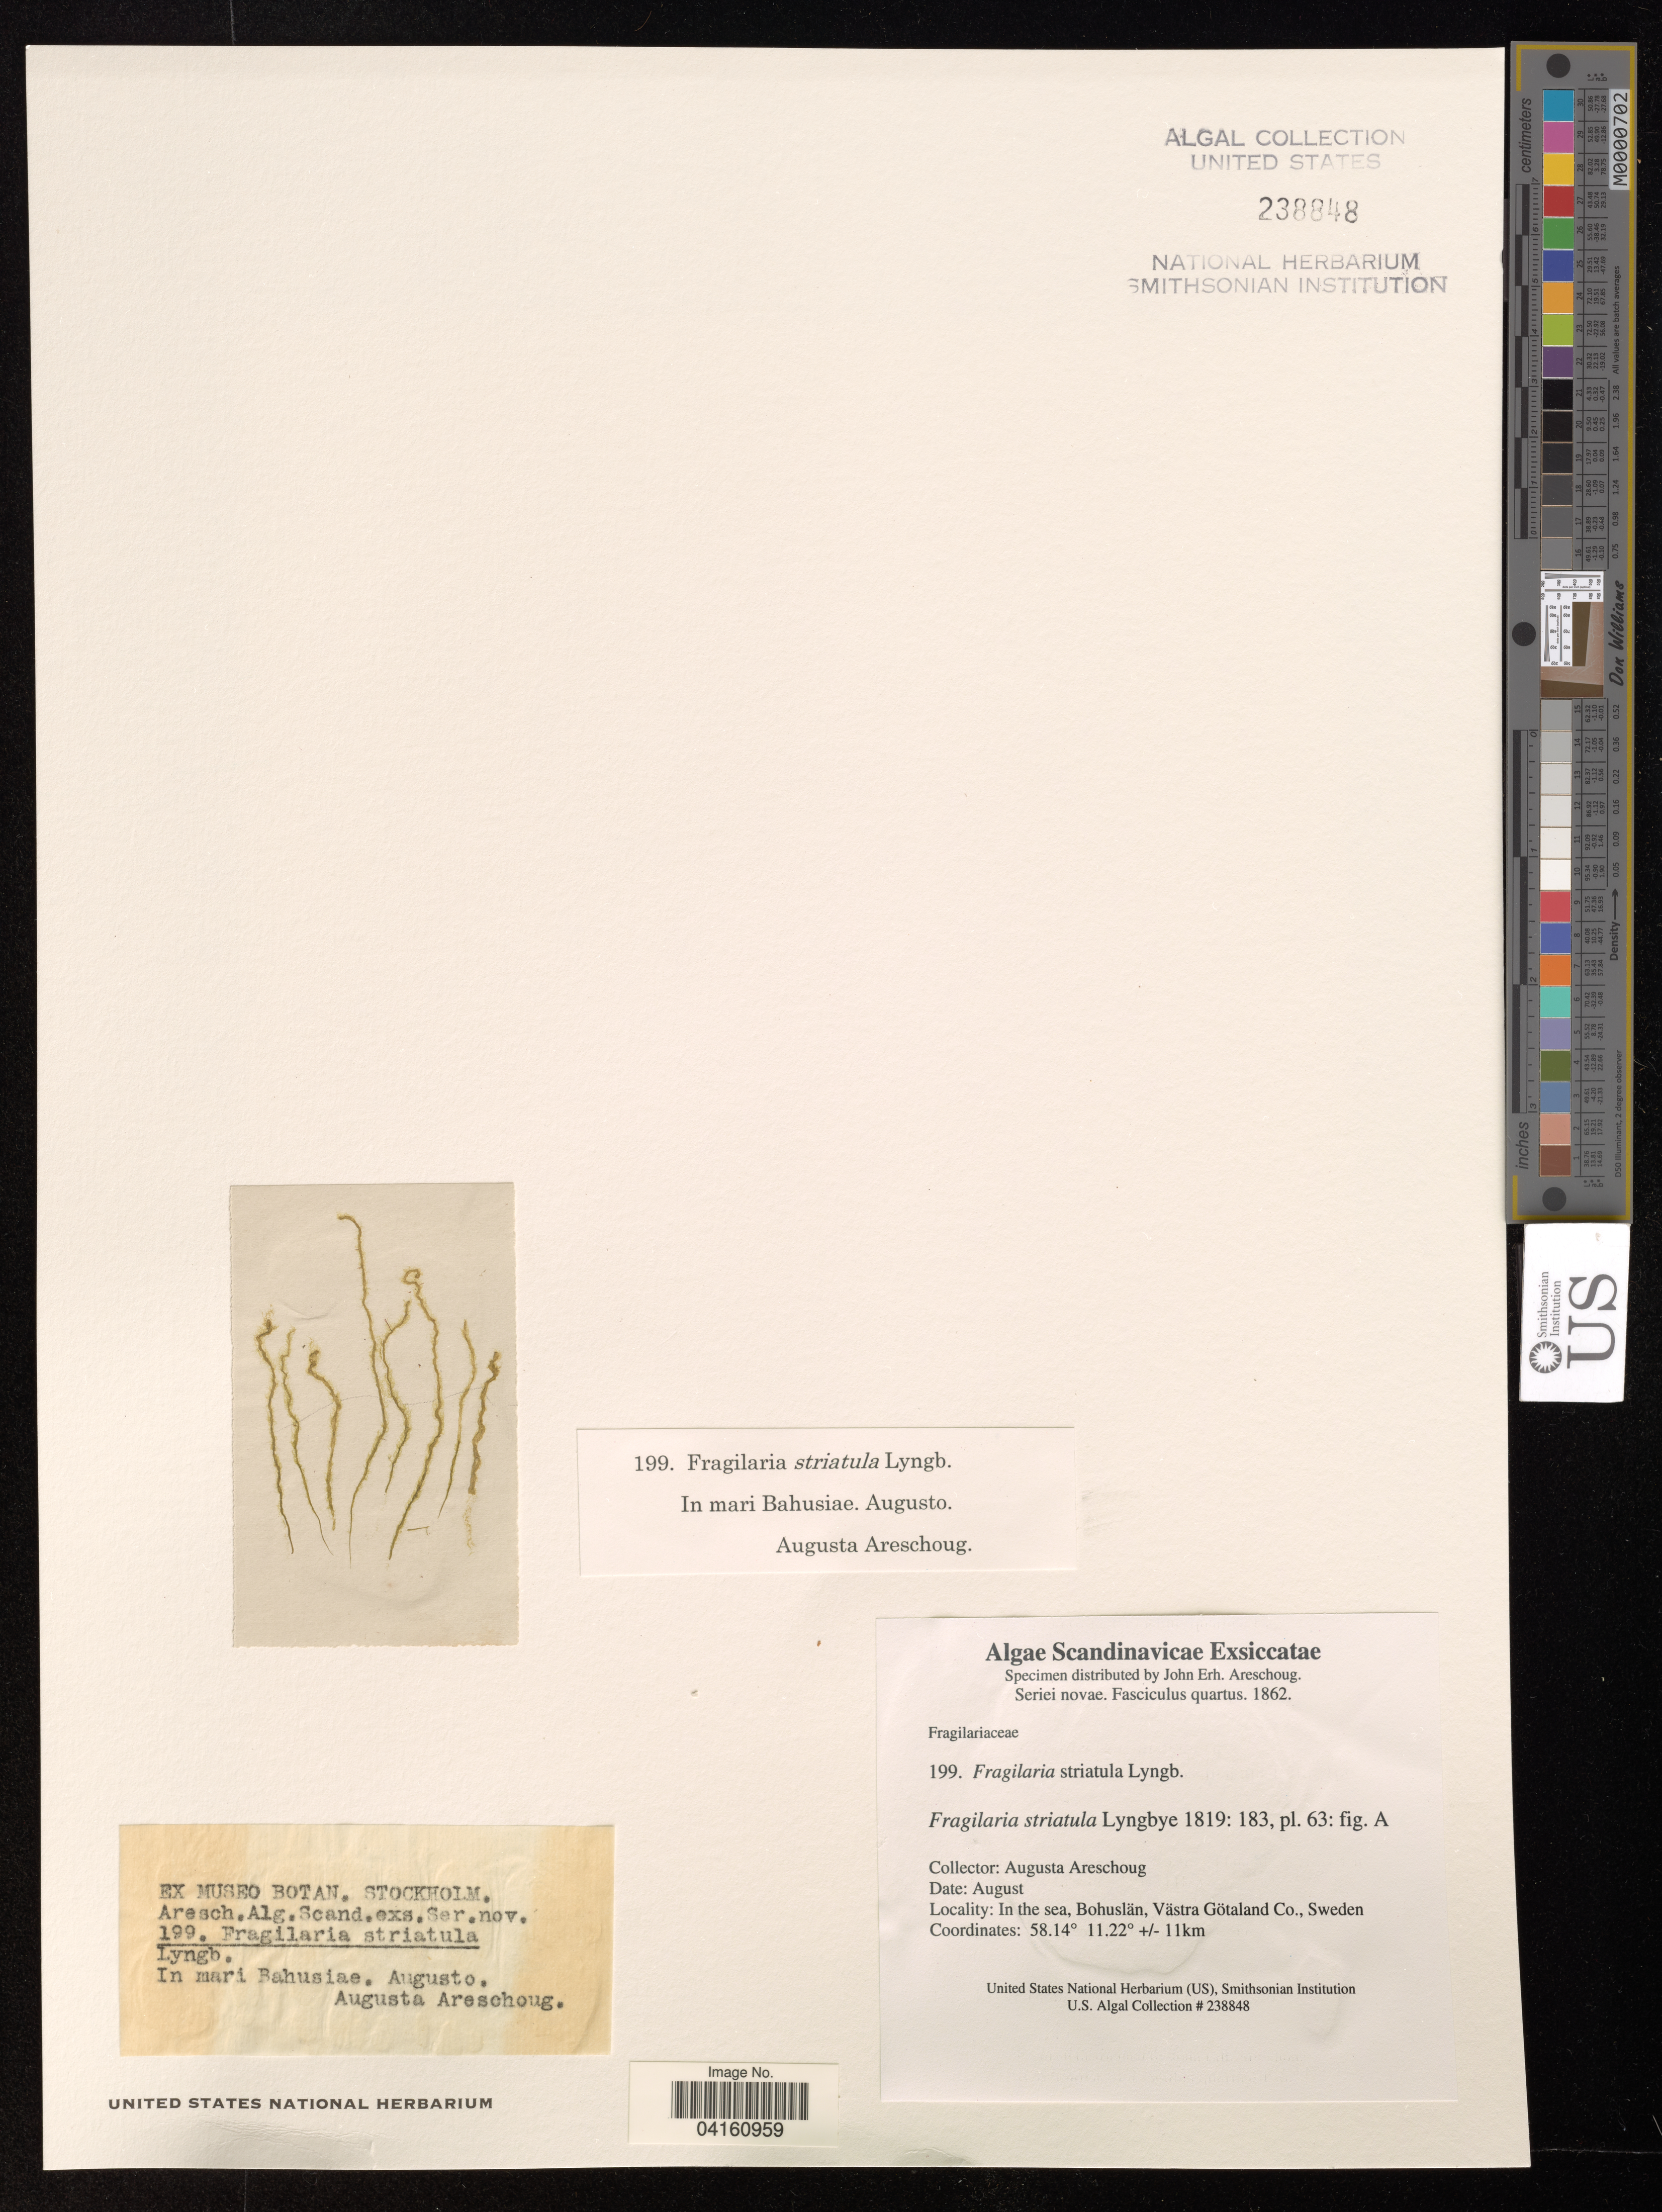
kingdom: Chromista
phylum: Ochrophyta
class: Bacillariophyceae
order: Fragilariales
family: Fragilariaceae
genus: Fragilaria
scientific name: Fragilaria striatula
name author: Lyngbye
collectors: A. Areschoug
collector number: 199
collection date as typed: August 1862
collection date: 1862-08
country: Sweden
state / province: Västra Götaland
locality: Bohuslan.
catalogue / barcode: US 238848